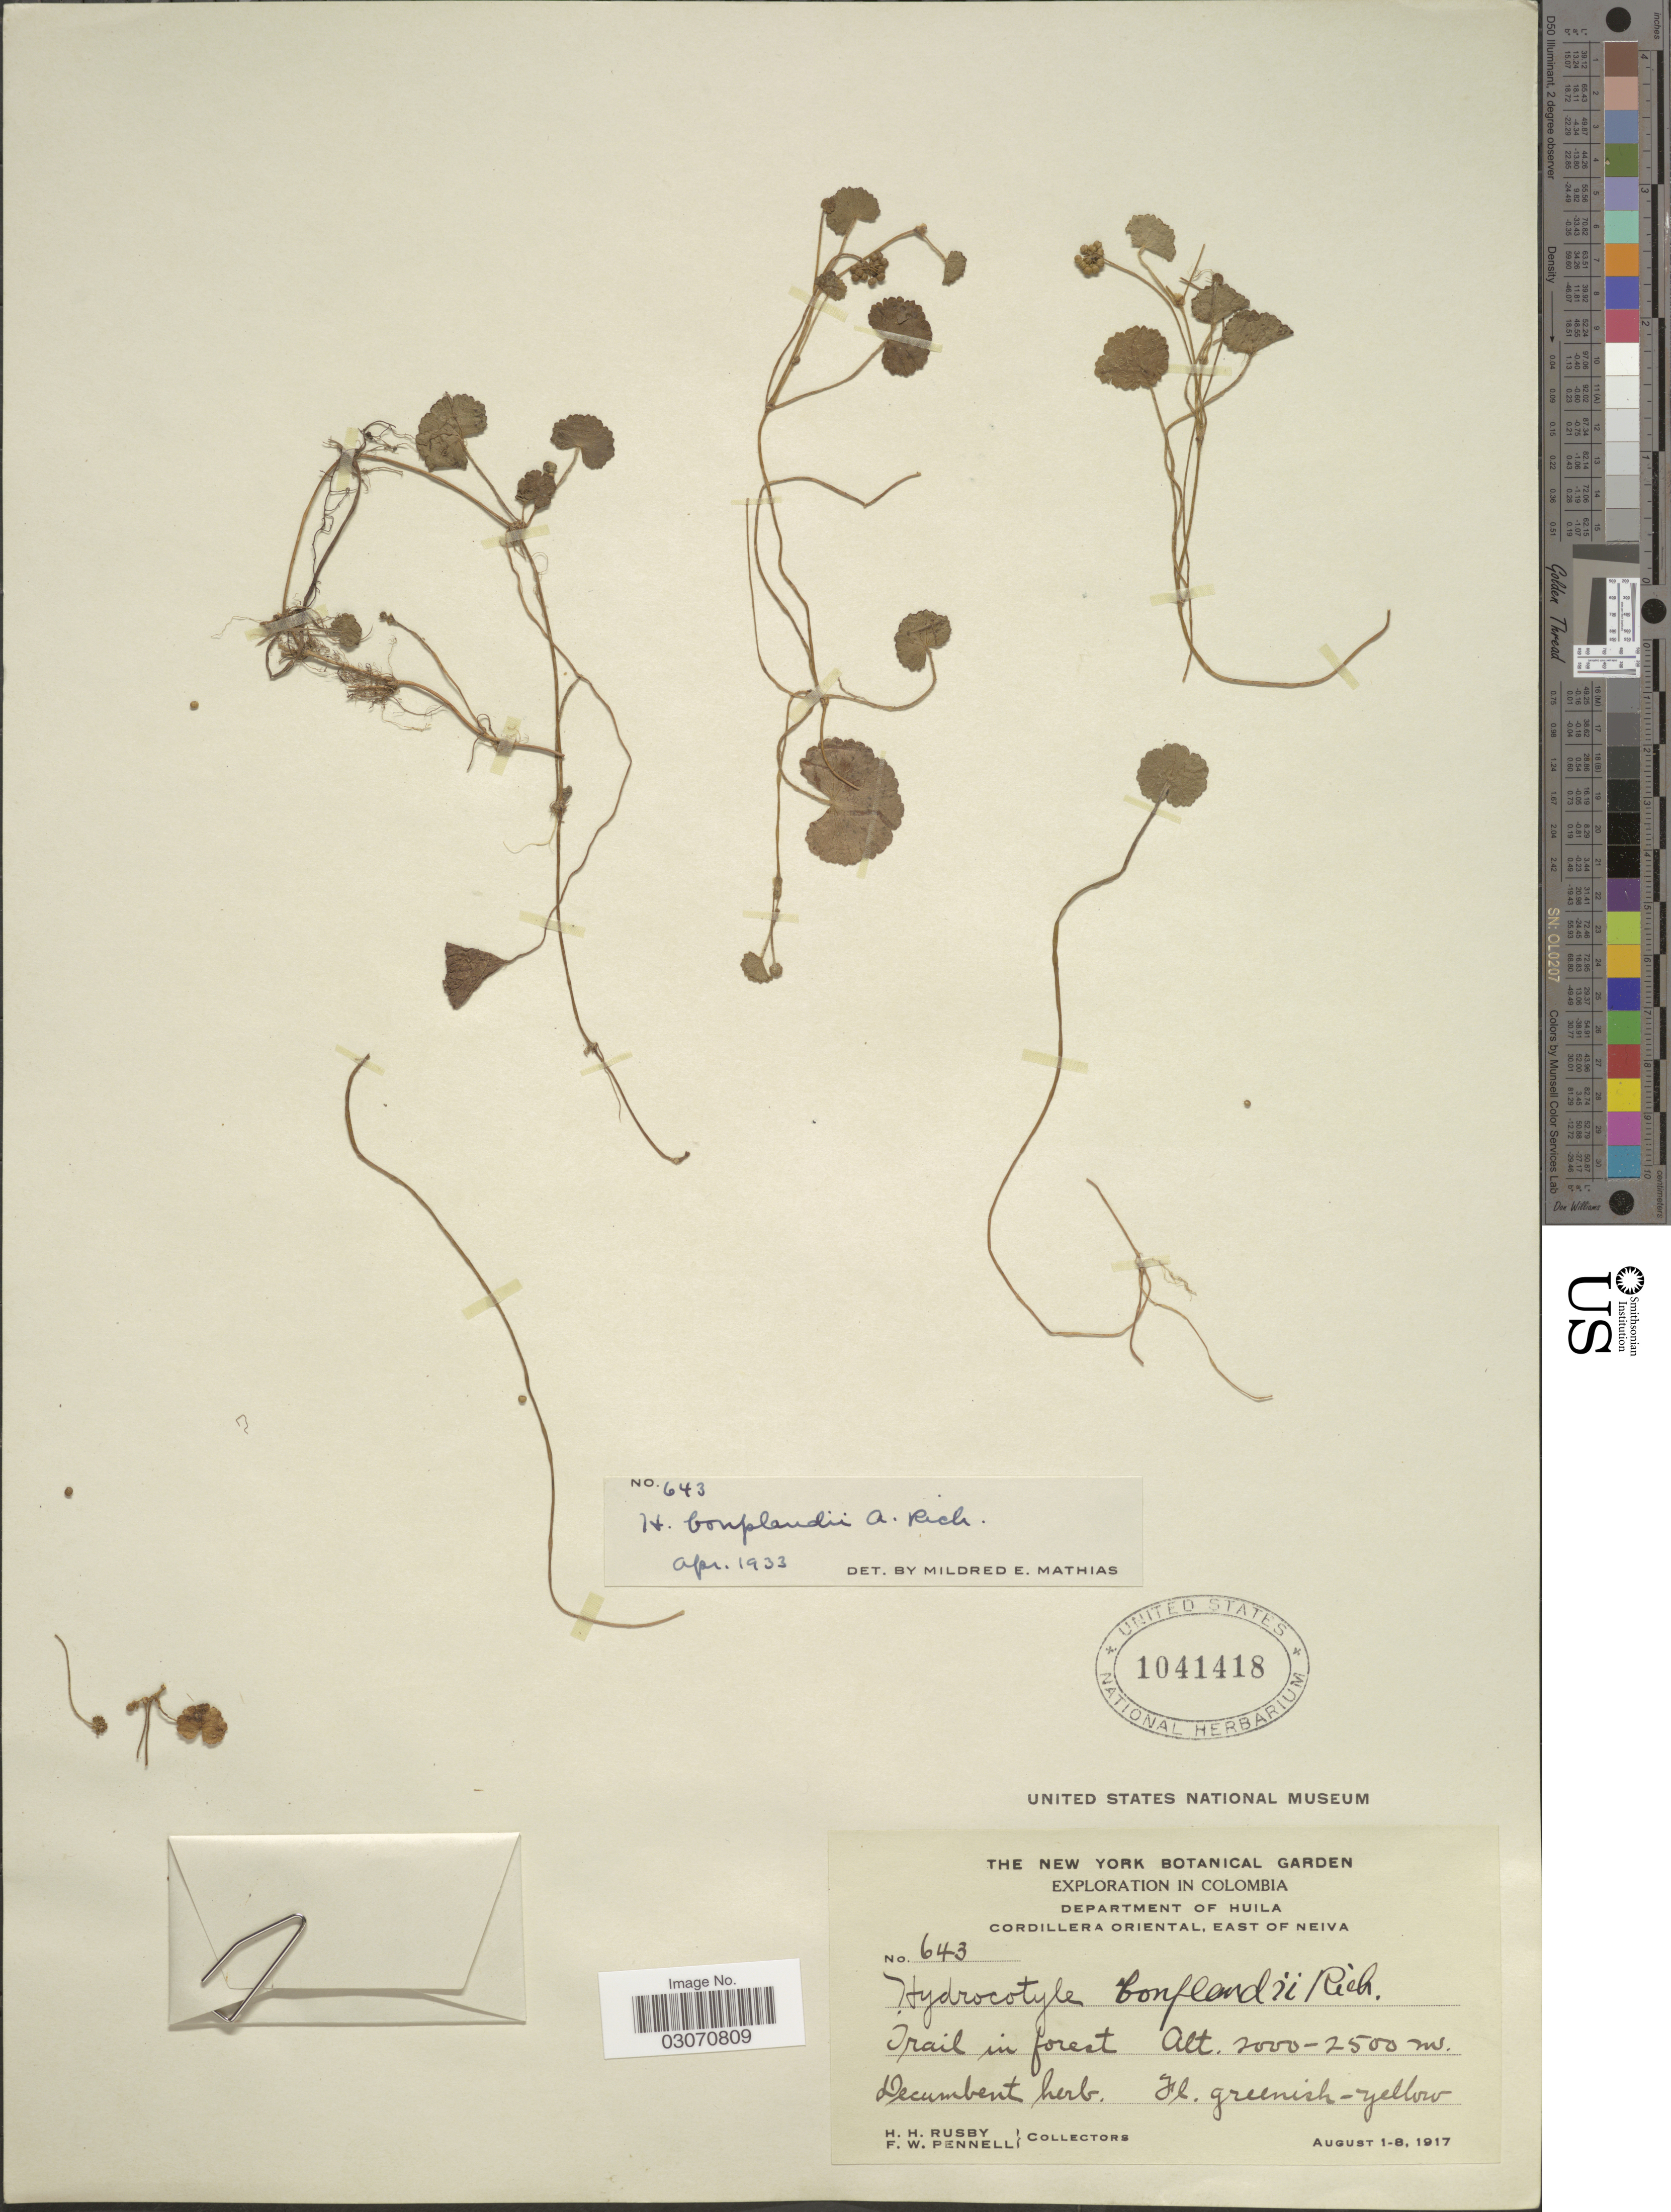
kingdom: Plantae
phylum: Tracheophyta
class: Magnoliopsida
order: Apiales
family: Araliaceae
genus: Hydrocotyle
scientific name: Hydrocotyle bonplandii var. bonplandii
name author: A. Rich.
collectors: H. H. Rusby & F. W. Pennell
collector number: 643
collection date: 1917-08-01/1917-08-08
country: Colombia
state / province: Huila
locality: Department of Huila, Cordillera Oriental, East of Neiva. Trail in forest.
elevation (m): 2000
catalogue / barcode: US 1041418